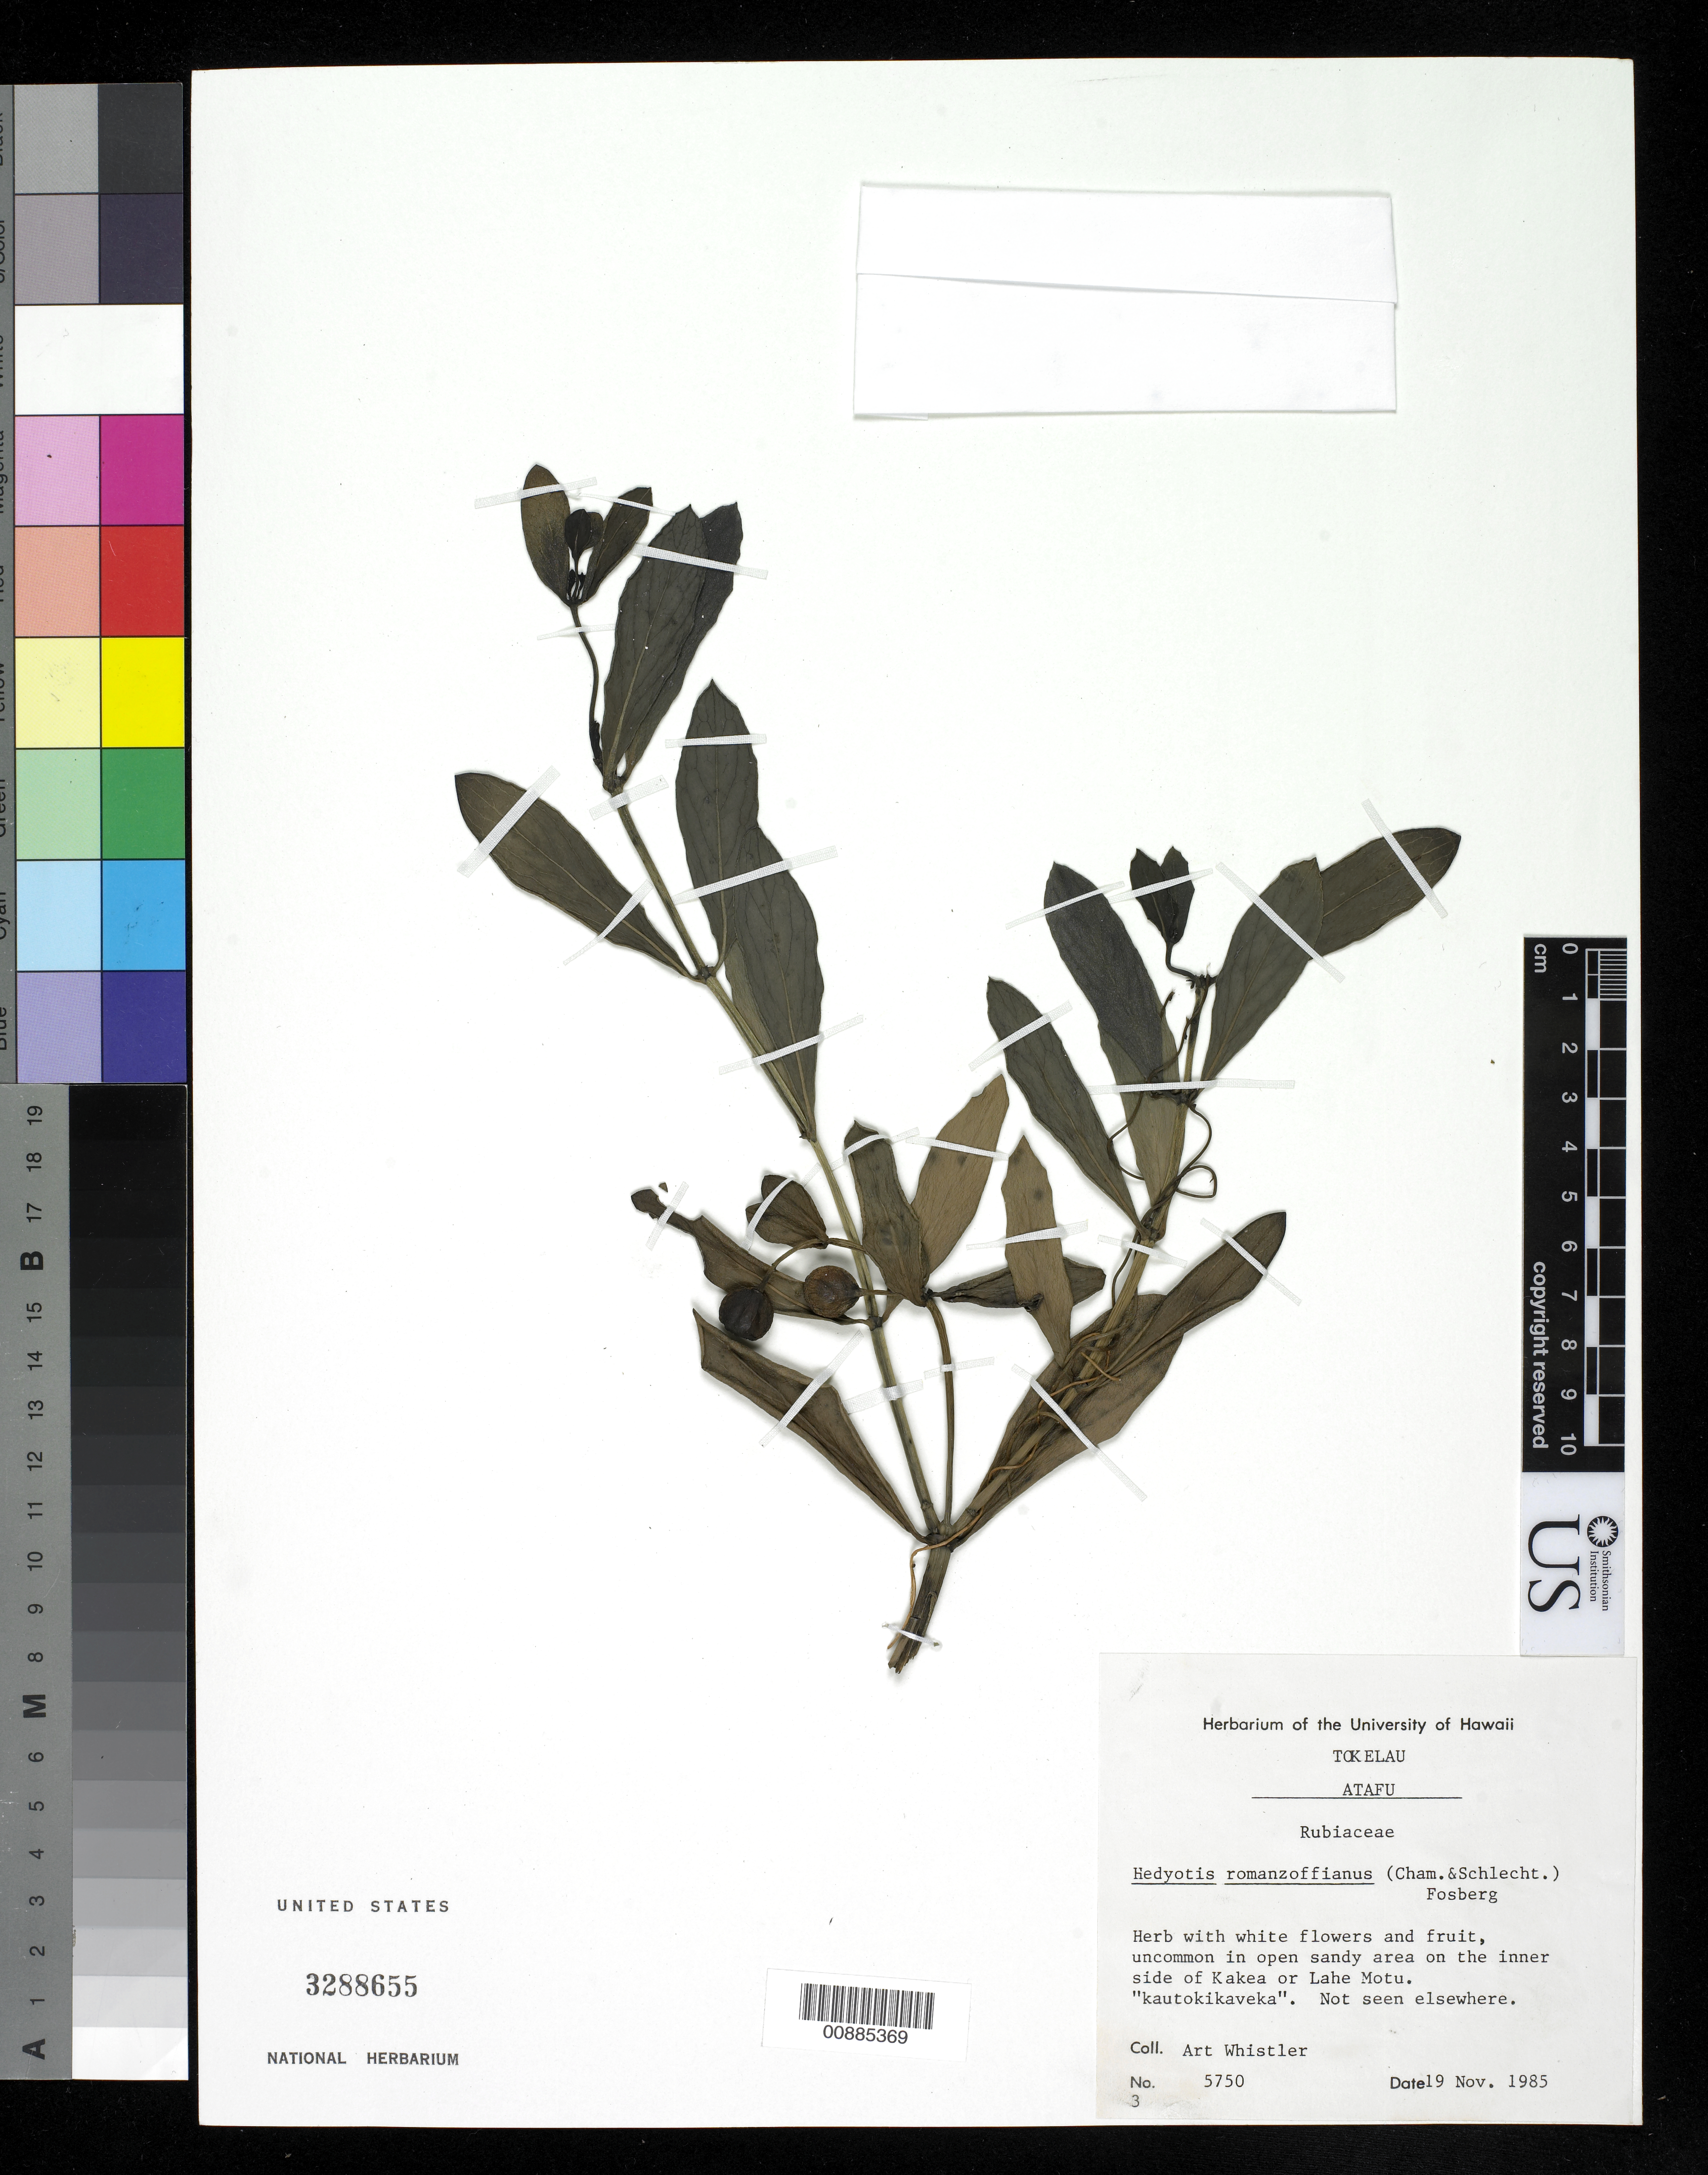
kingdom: Plantae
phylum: Tracheophyta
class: Magnoliopsida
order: Gentianales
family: Rubiaceae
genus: Hedyotis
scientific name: Hedyotis romanzoffiensis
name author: (Cham. & Schltdl.) Steud.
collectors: A. Whistler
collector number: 5750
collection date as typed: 19 Nov 1985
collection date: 1985-11-19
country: Tokelau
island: Atafu Atoll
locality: uncommon in open sandy area on the inner side of Kakea or Lahe Motu.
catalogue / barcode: US 3288655